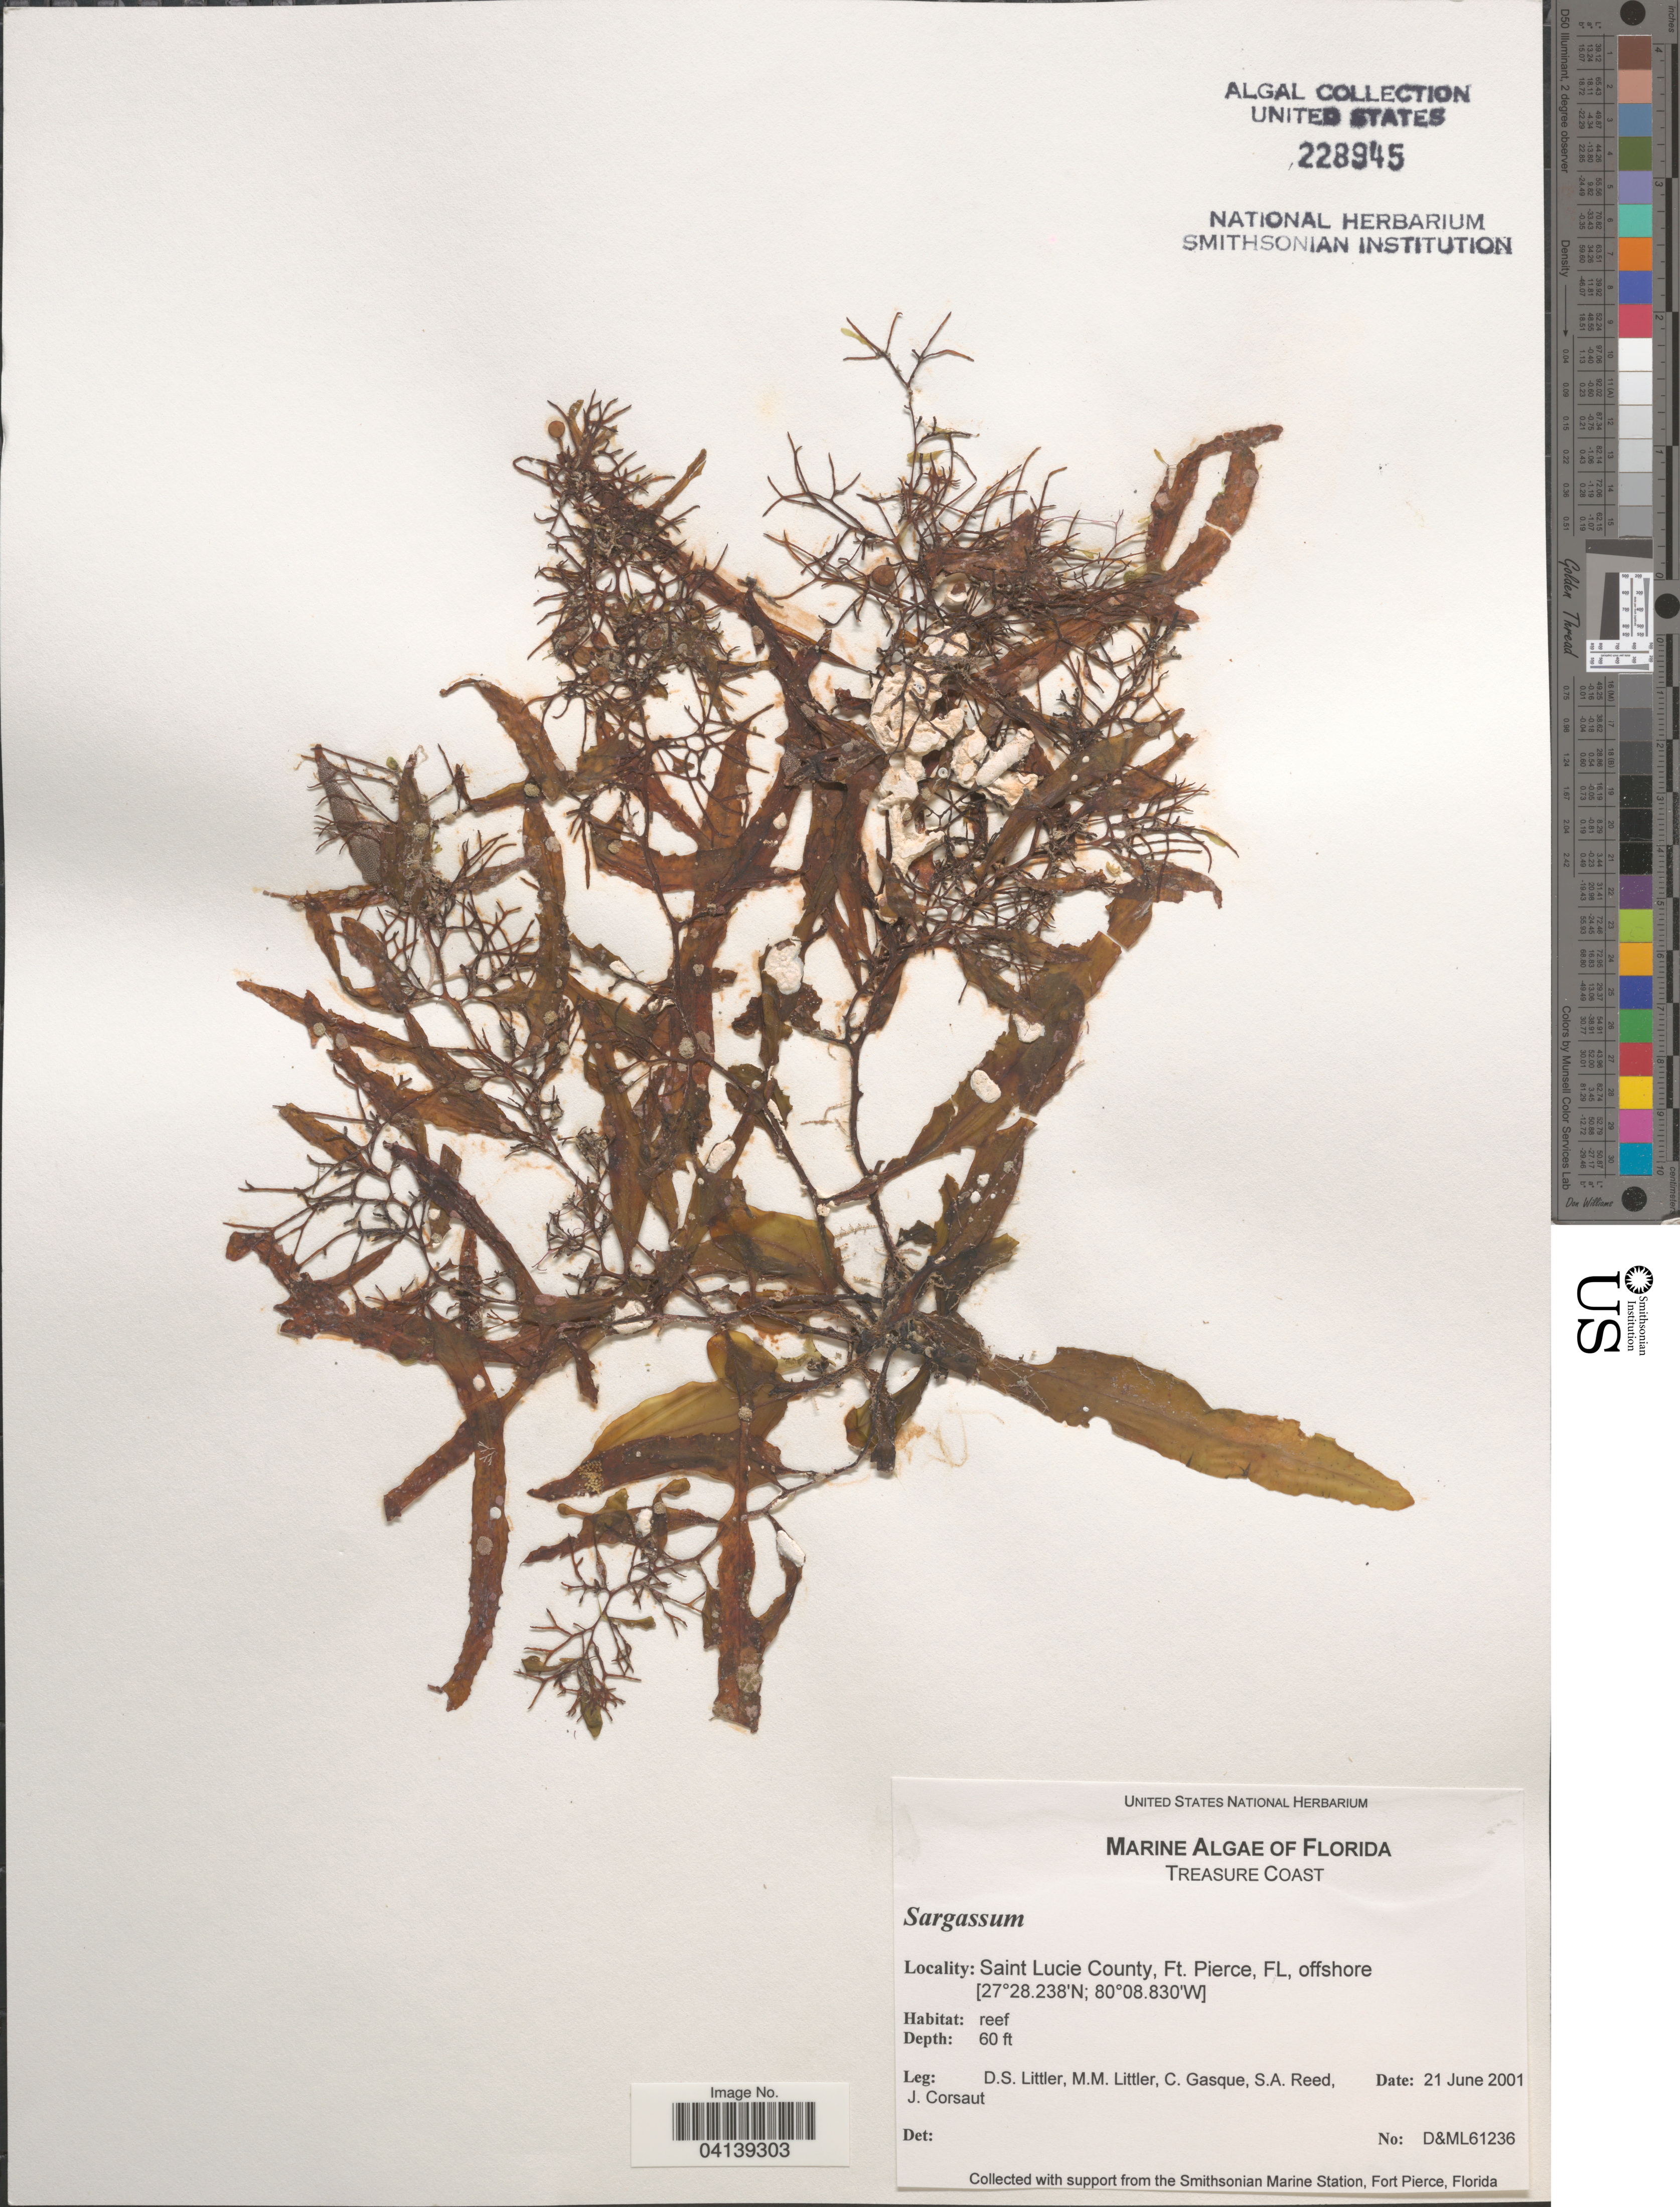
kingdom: Chromista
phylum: Ochrophyta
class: Phaeophyceae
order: Fucales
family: Sargassaceae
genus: Sargassum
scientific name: Sargassum sp.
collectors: D. S. Littler, C. Gasque, S. Reed & J. Corsaut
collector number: D&ML61236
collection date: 2001-06-21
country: United States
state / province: Florida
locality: Treasure Coast. Saint Lucie County, Ft. Pierce, offshore.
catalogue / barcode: US 228945